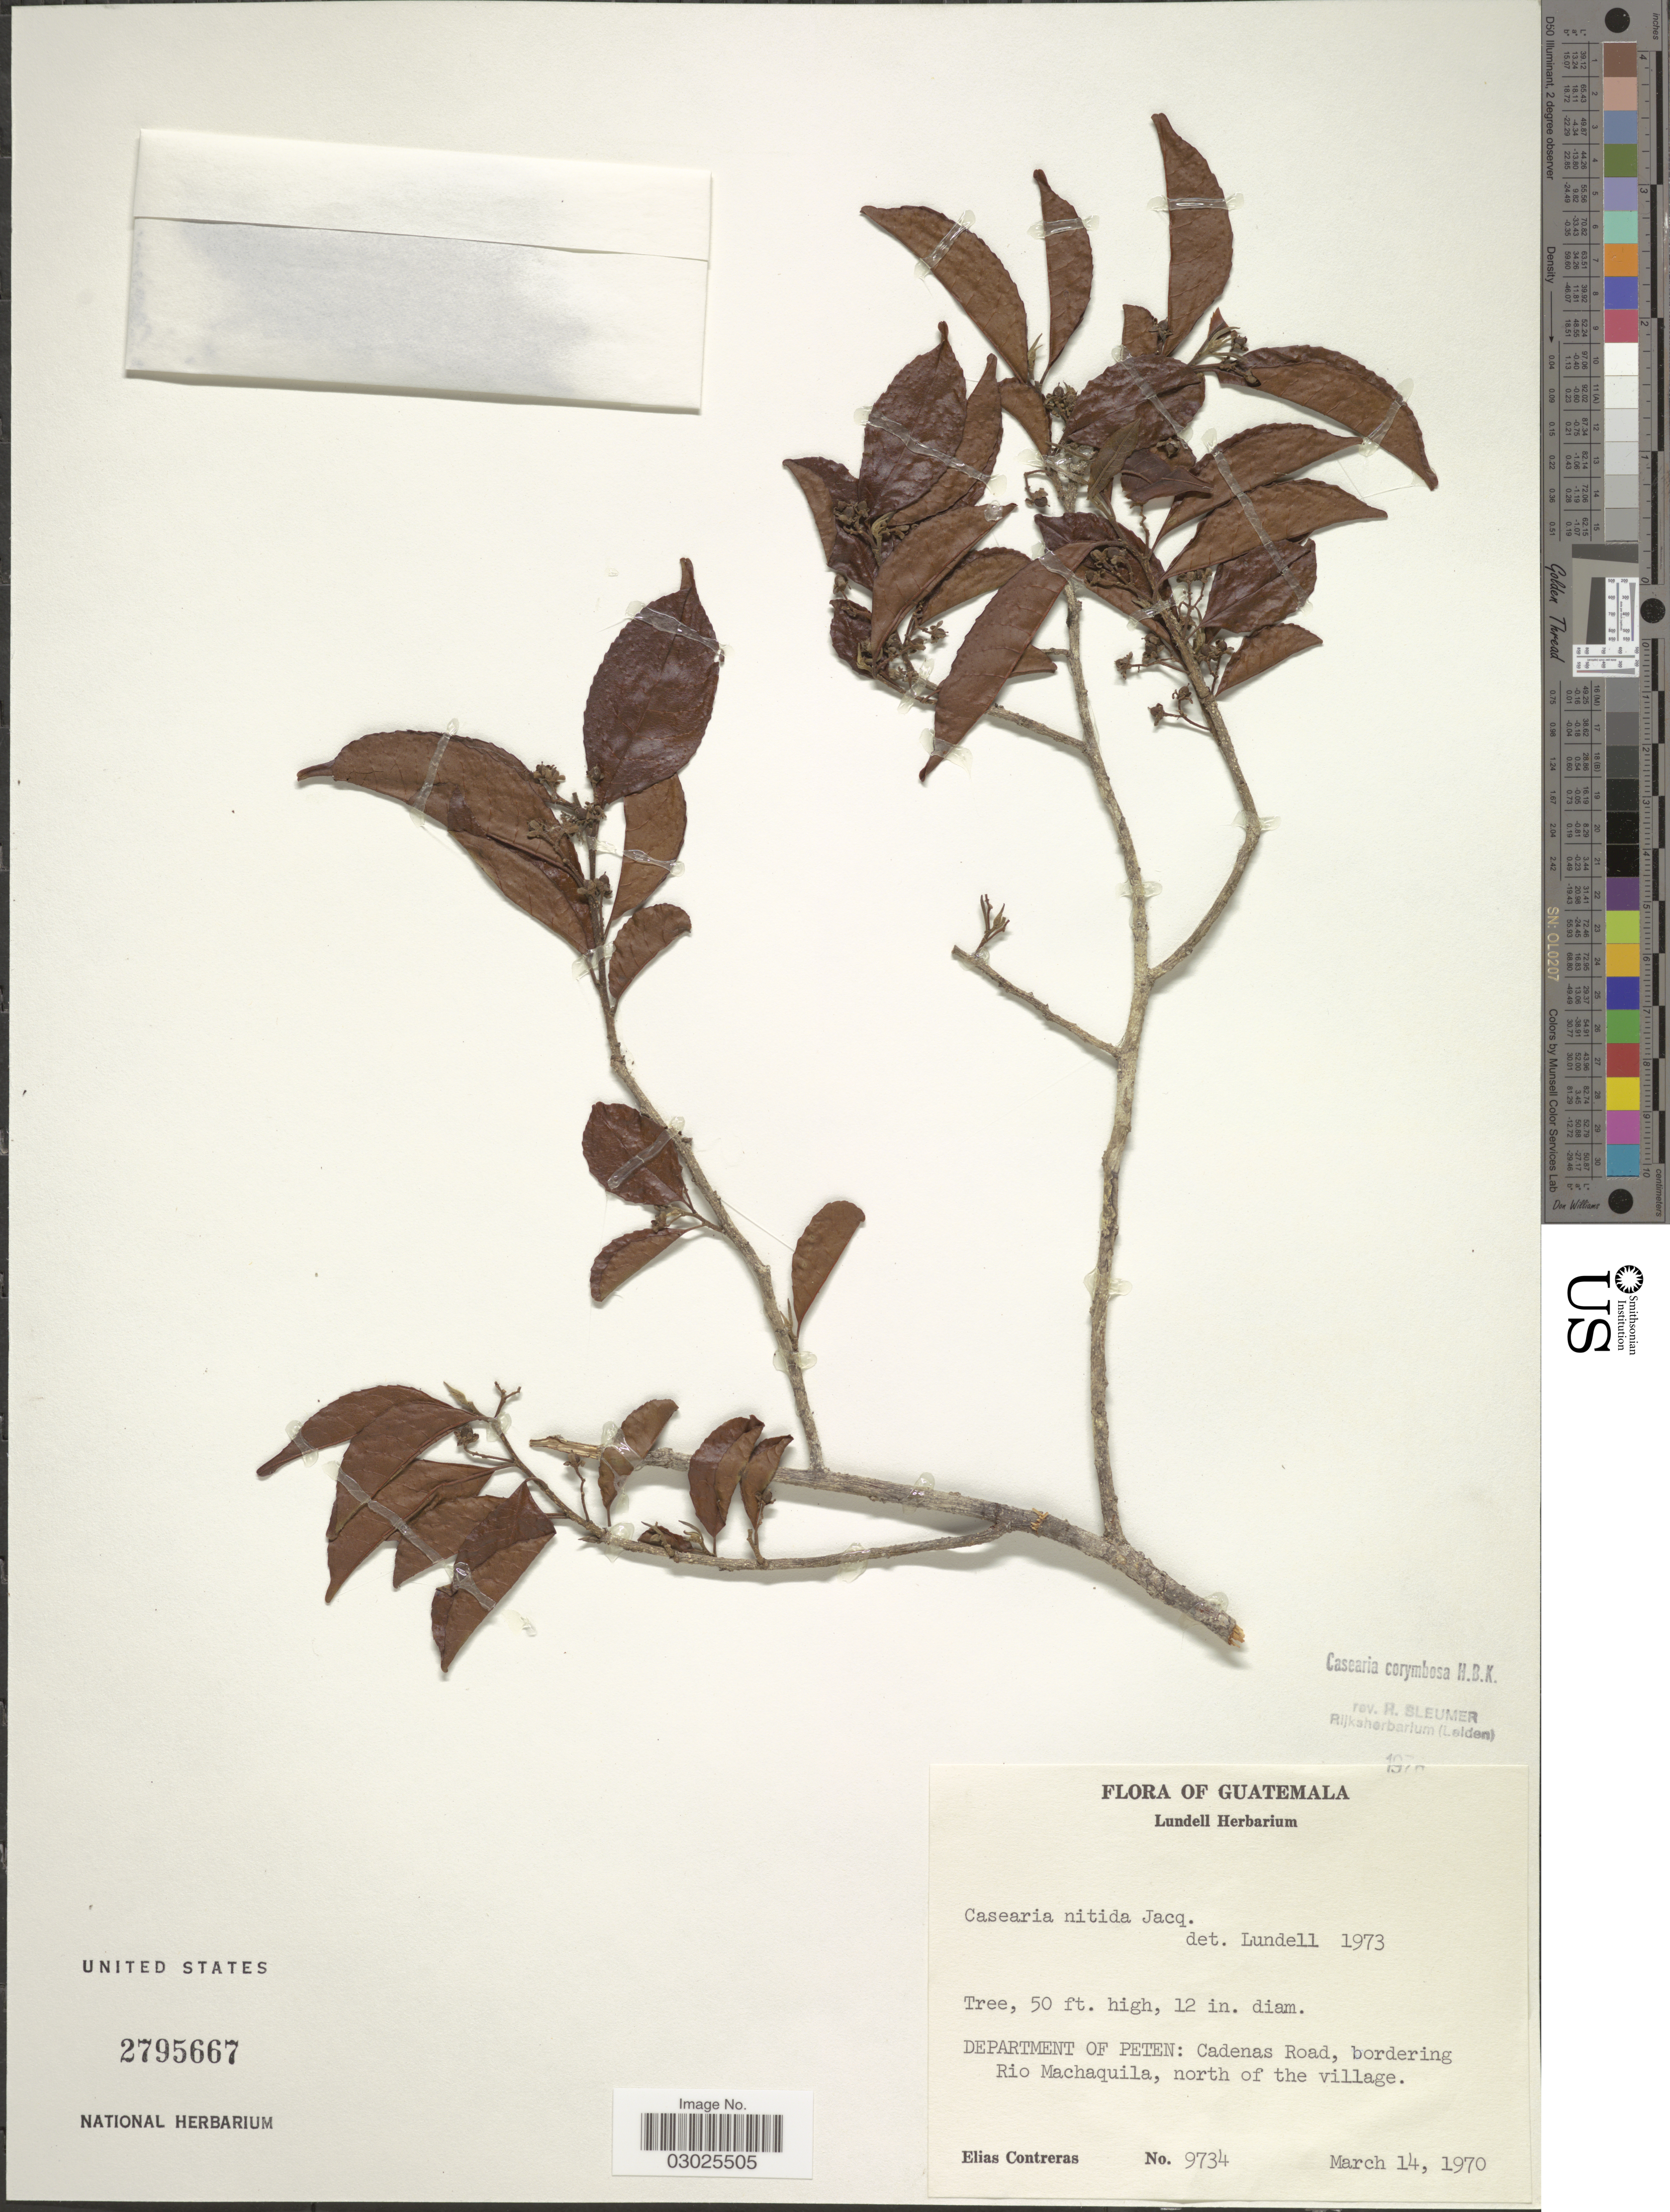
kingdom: Plantae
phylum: Tracheophyta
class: Magnoliopsida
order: Malpighiales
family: Salicaceae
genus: Casearia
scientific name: Casearia corymbosa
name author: Kunth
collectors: E. Contreras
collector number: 9734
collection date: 1970-03-14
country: Guatemala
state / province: El Petén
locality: Department of Peten: Cadenas Road, bordering Rio Machaquila, north of the village.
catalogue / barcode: US 2795667